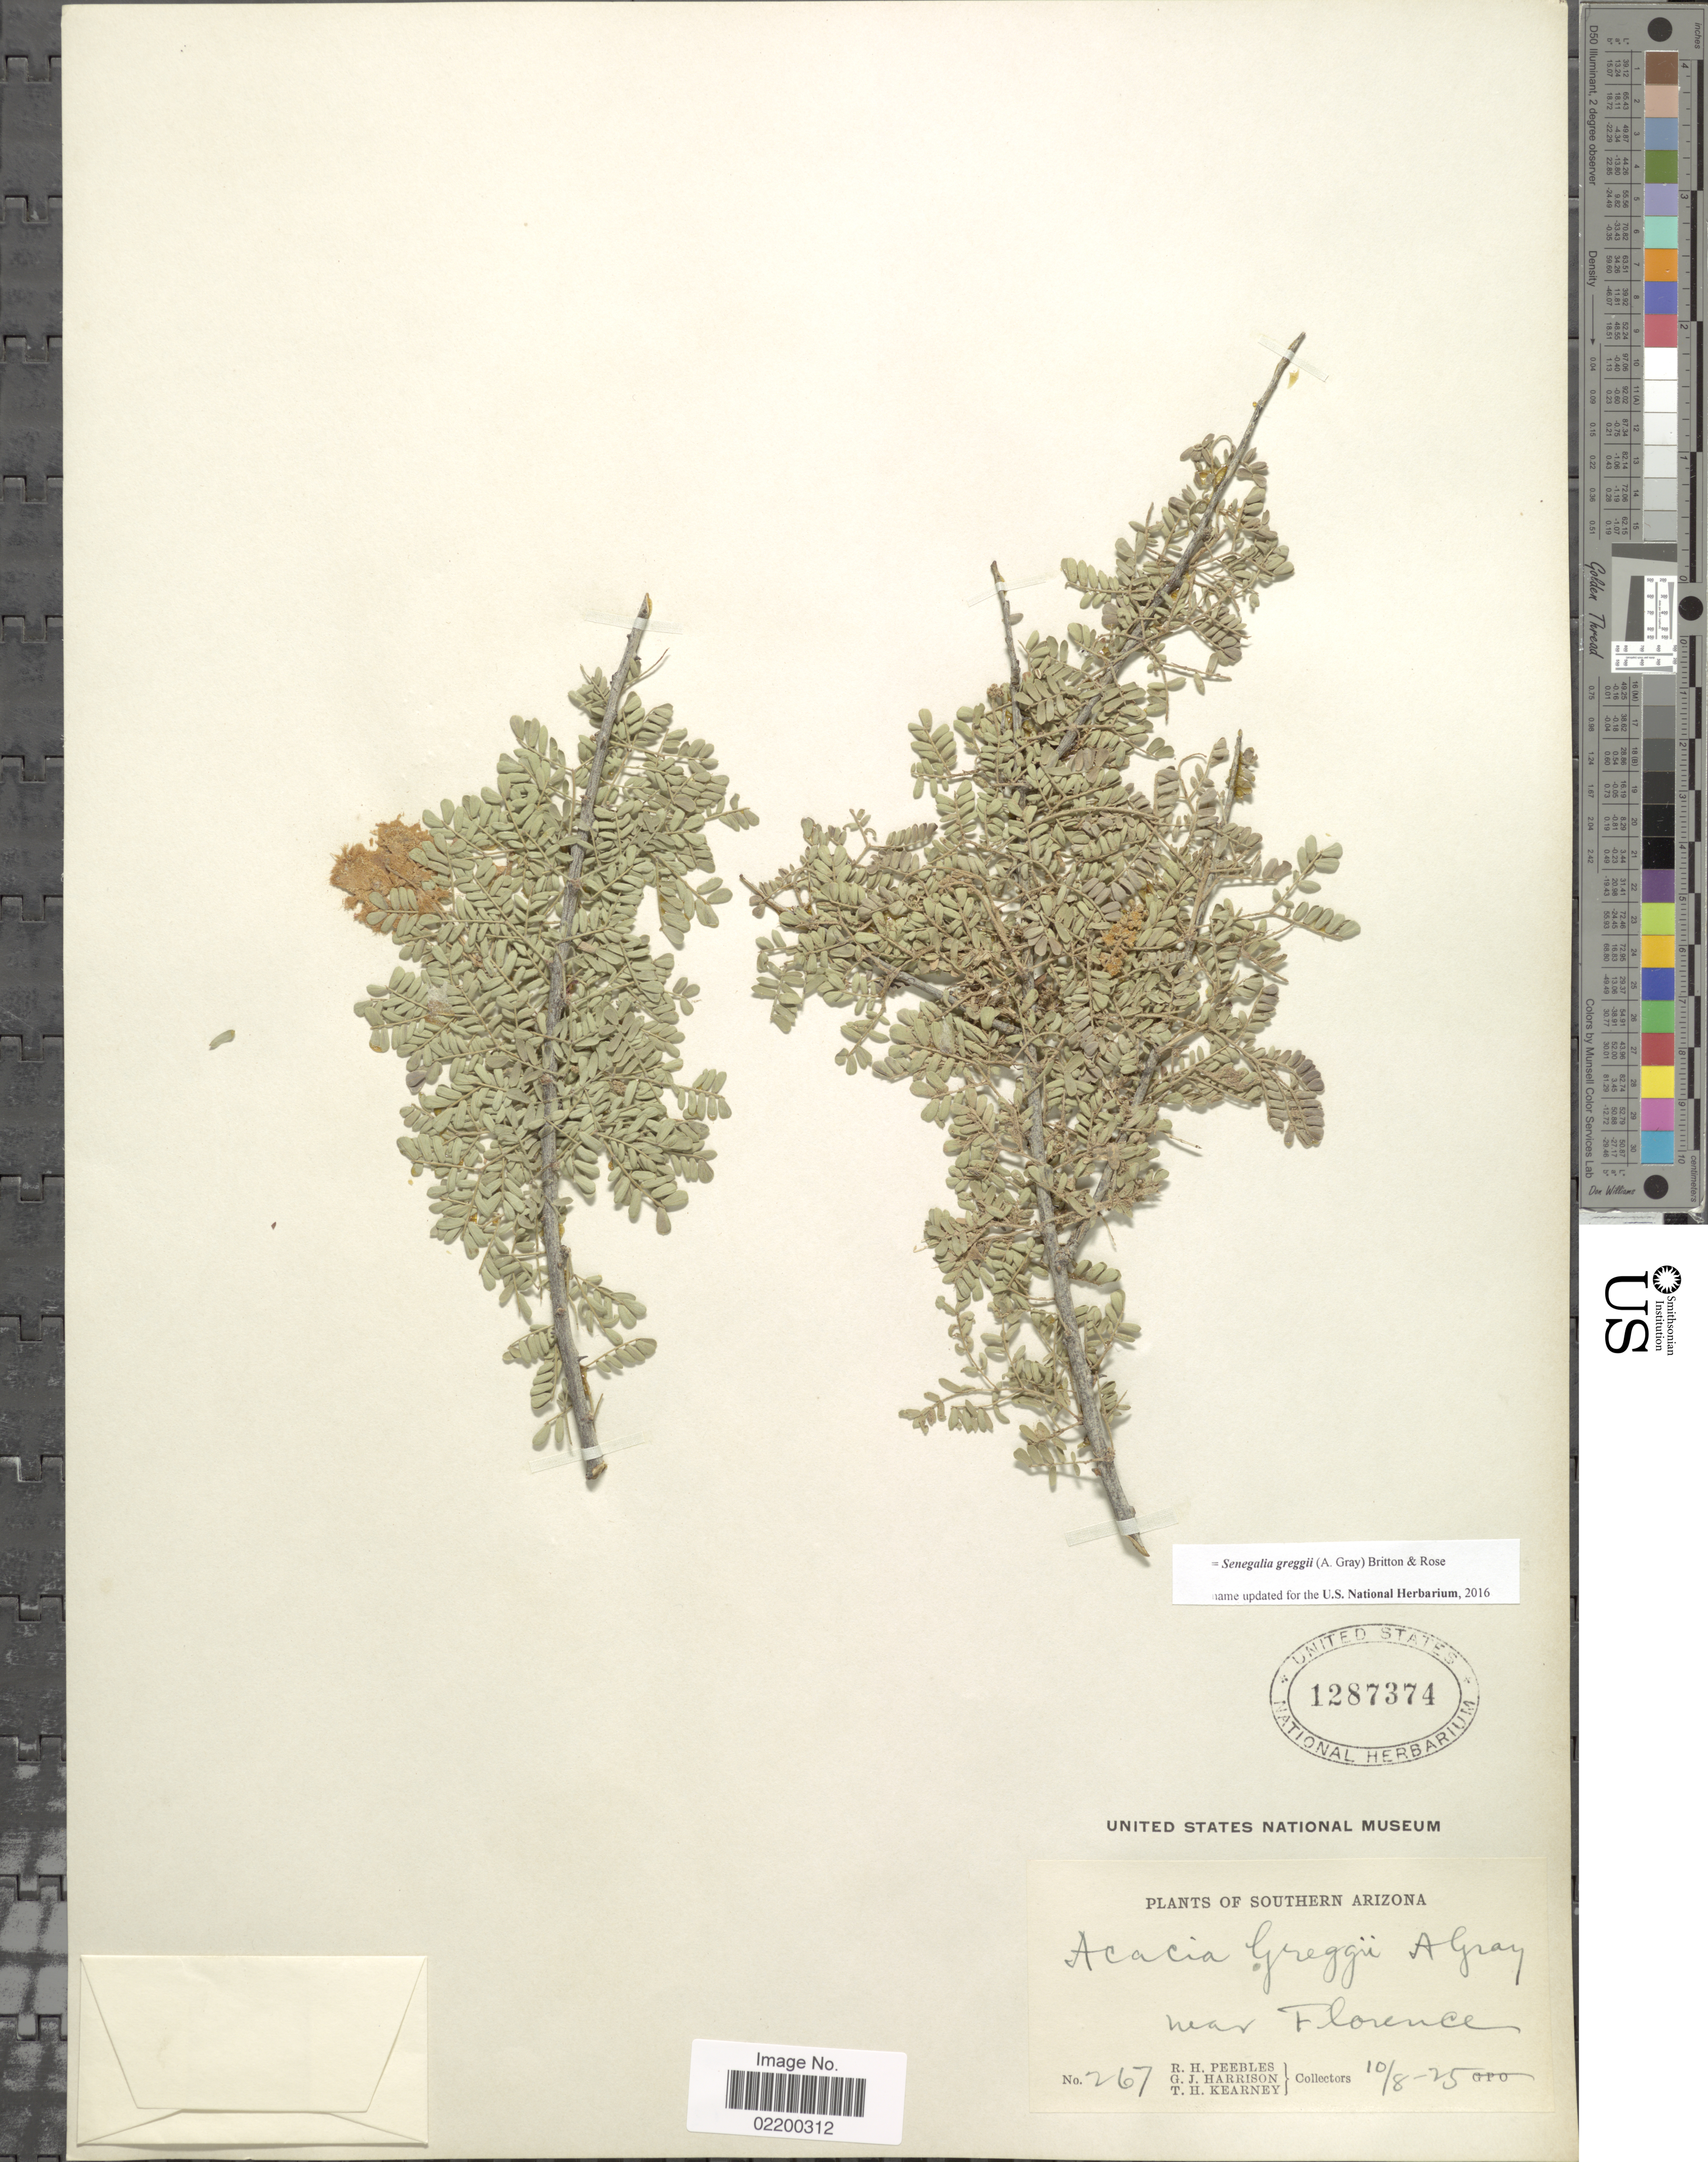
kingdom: Plantae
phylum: Tracheophyta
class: Magnoliopsida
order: Fabales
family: Fabaceae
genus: Senegalia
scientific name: Senegalia greggii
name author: (A. Gray) Britton & Rose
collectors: R. H. Peebles, G. J. Harrison & T. H. Kearney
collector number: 267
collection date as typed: Transcribed d/m/y: 10/8/25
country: United States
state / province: Arizona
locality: Southern Arizona, near Florence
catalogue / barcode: US 1287374